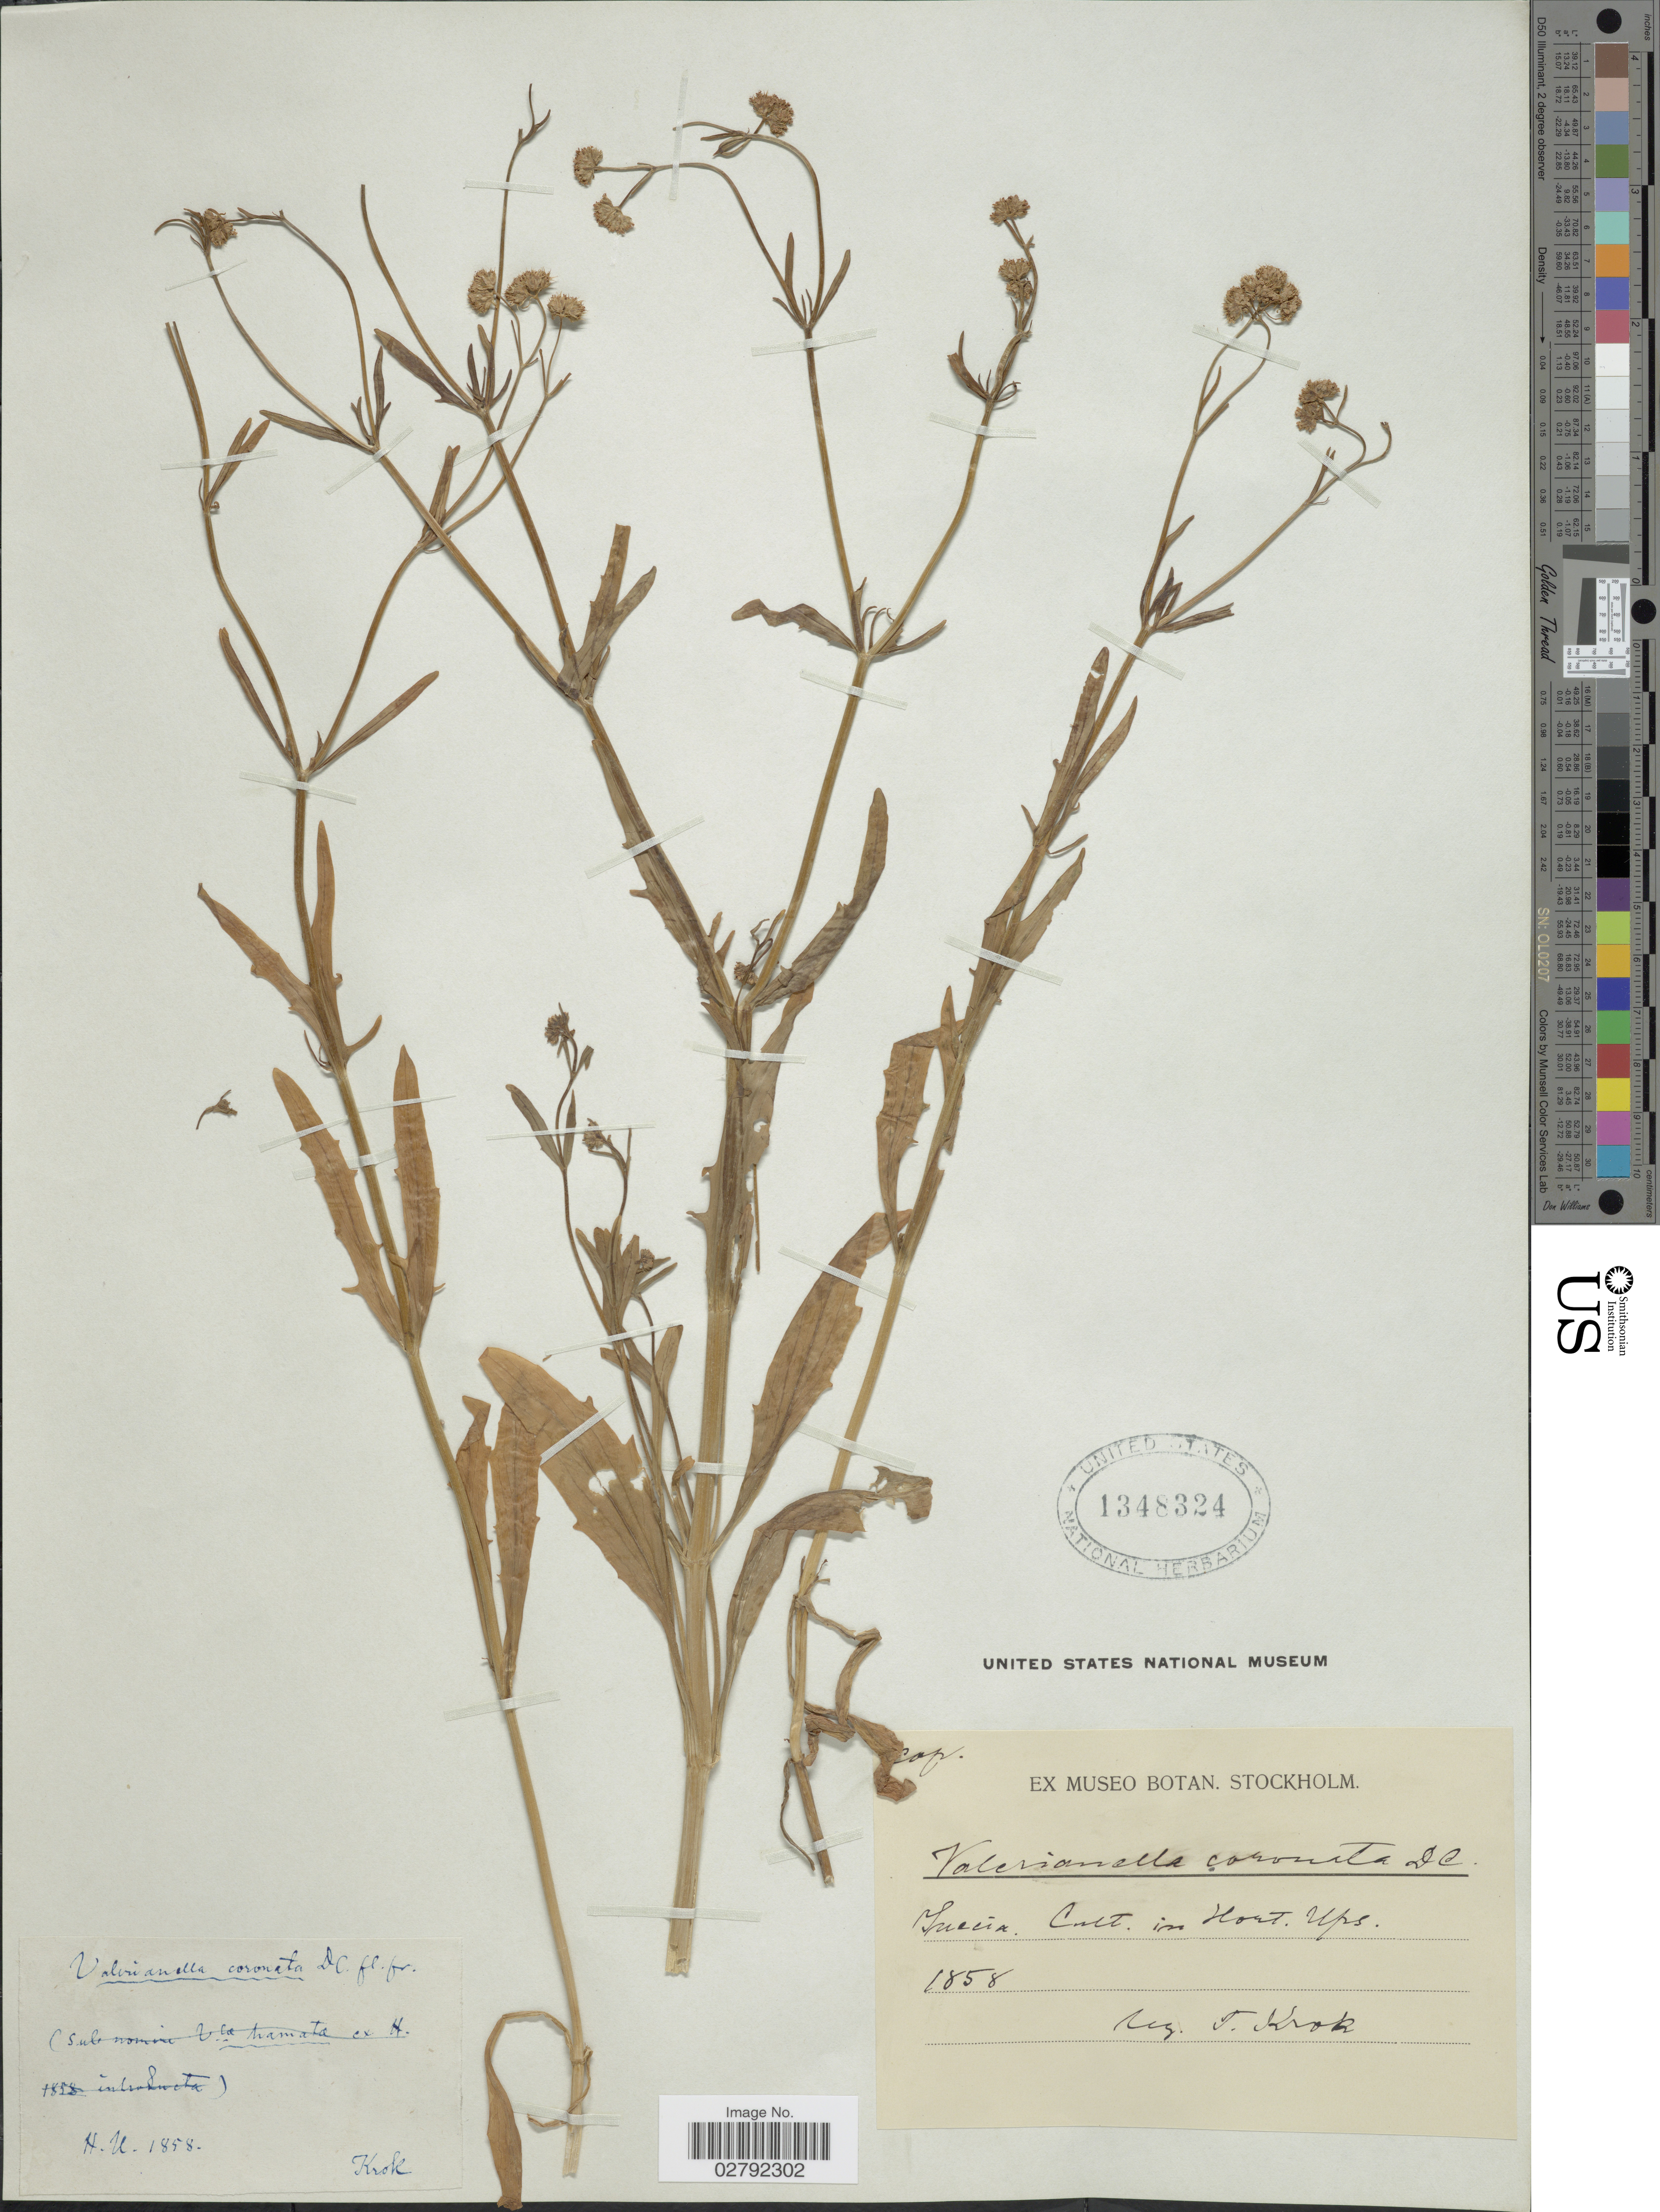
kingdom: Plantae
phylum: Tracheophyta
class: Magnoliopsida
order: Dipsacales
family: Caprifoliaceae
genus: Valerianella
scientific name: Valerianella coronata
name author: (L.) DC.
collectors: T. Krok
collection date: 1858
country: Sweden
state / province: Uppsala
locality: Cult. in Hort. Ups.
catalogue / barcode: US 1348324